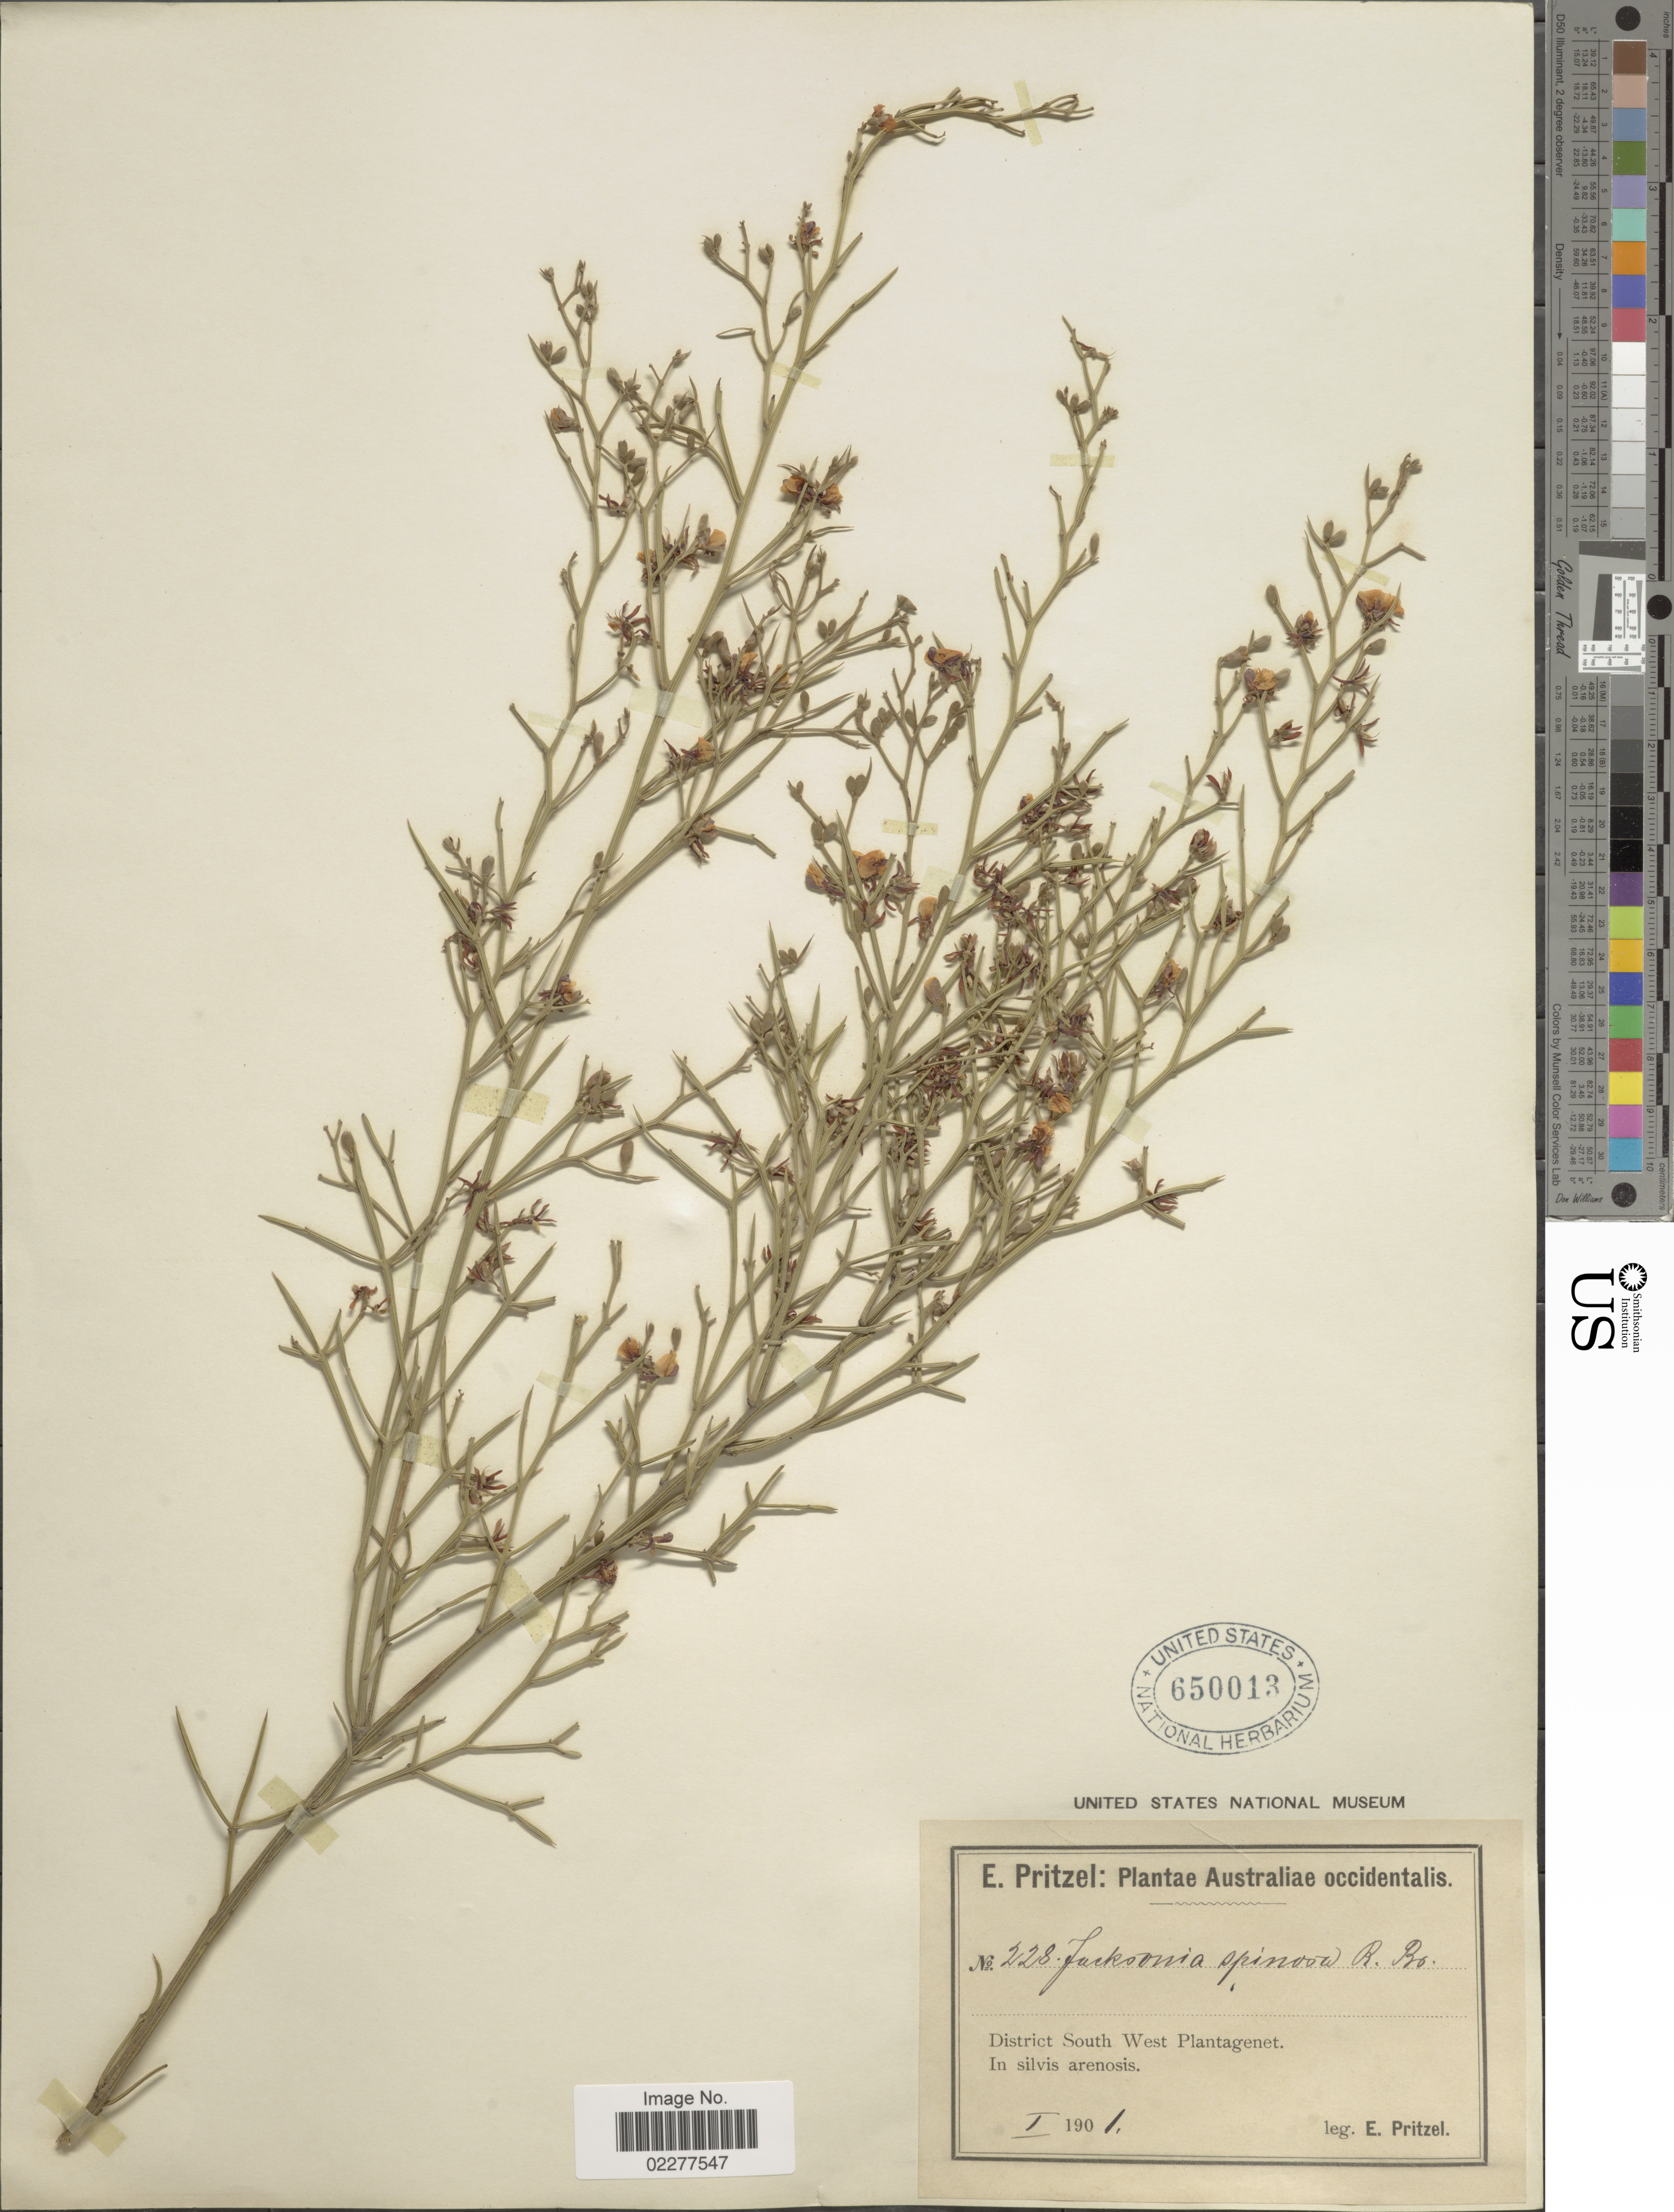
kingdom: Plantae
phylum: Tracheophyta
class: Magnoliopsida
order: Fabales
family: Fabaceae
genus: Jacksonia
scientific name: Jacksonia spinosa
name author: (Labill.) Sm.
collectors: E. G. Pritzel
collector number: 228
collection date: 1901-01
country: Australia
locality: District South West Plantagenet. In silvis arenosis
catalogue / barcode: US 650013